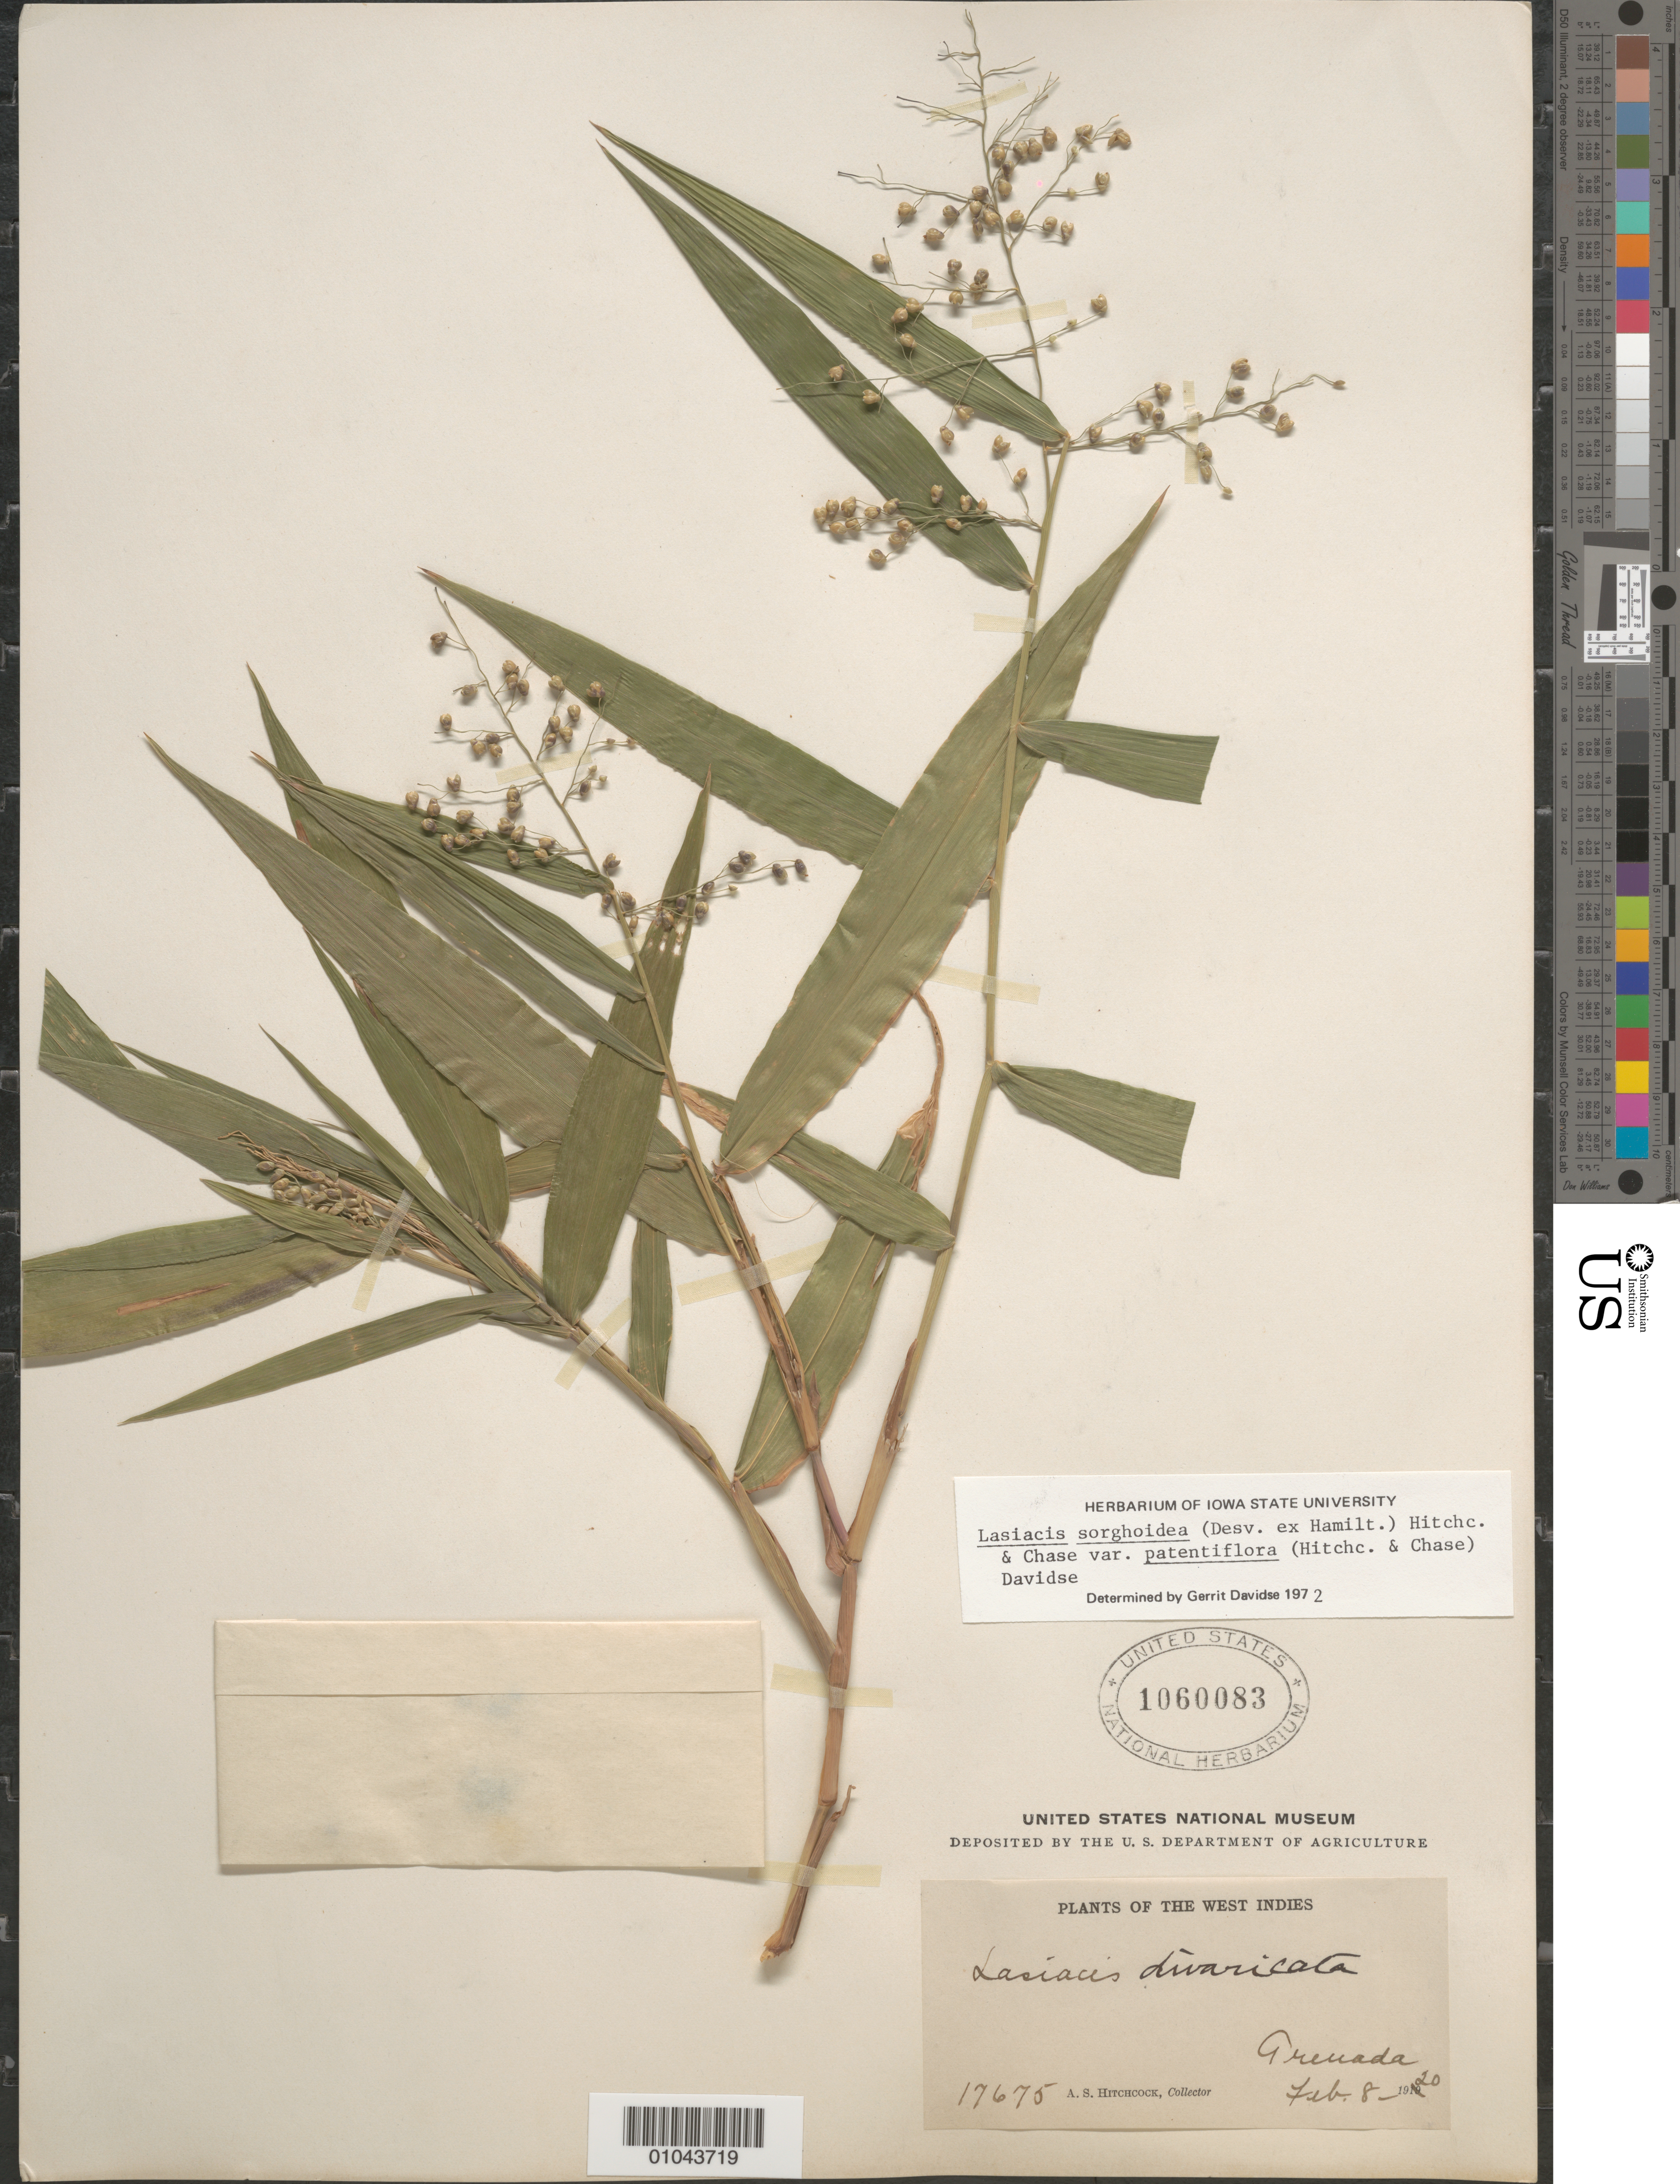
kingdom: Plantae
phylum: Tracheophyta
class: Liliopsida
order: Poales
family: Poaceae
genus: Lasiacis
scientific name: Lasiacis sorghoidea var. patentiflora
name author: (Hitchc. & Chase) Davidse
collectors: A. S. Hitchcock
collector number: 17675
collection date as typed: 08 Feb 1920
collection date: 1920-02-08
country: Grenada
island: Grenada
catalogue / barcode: US 1060083